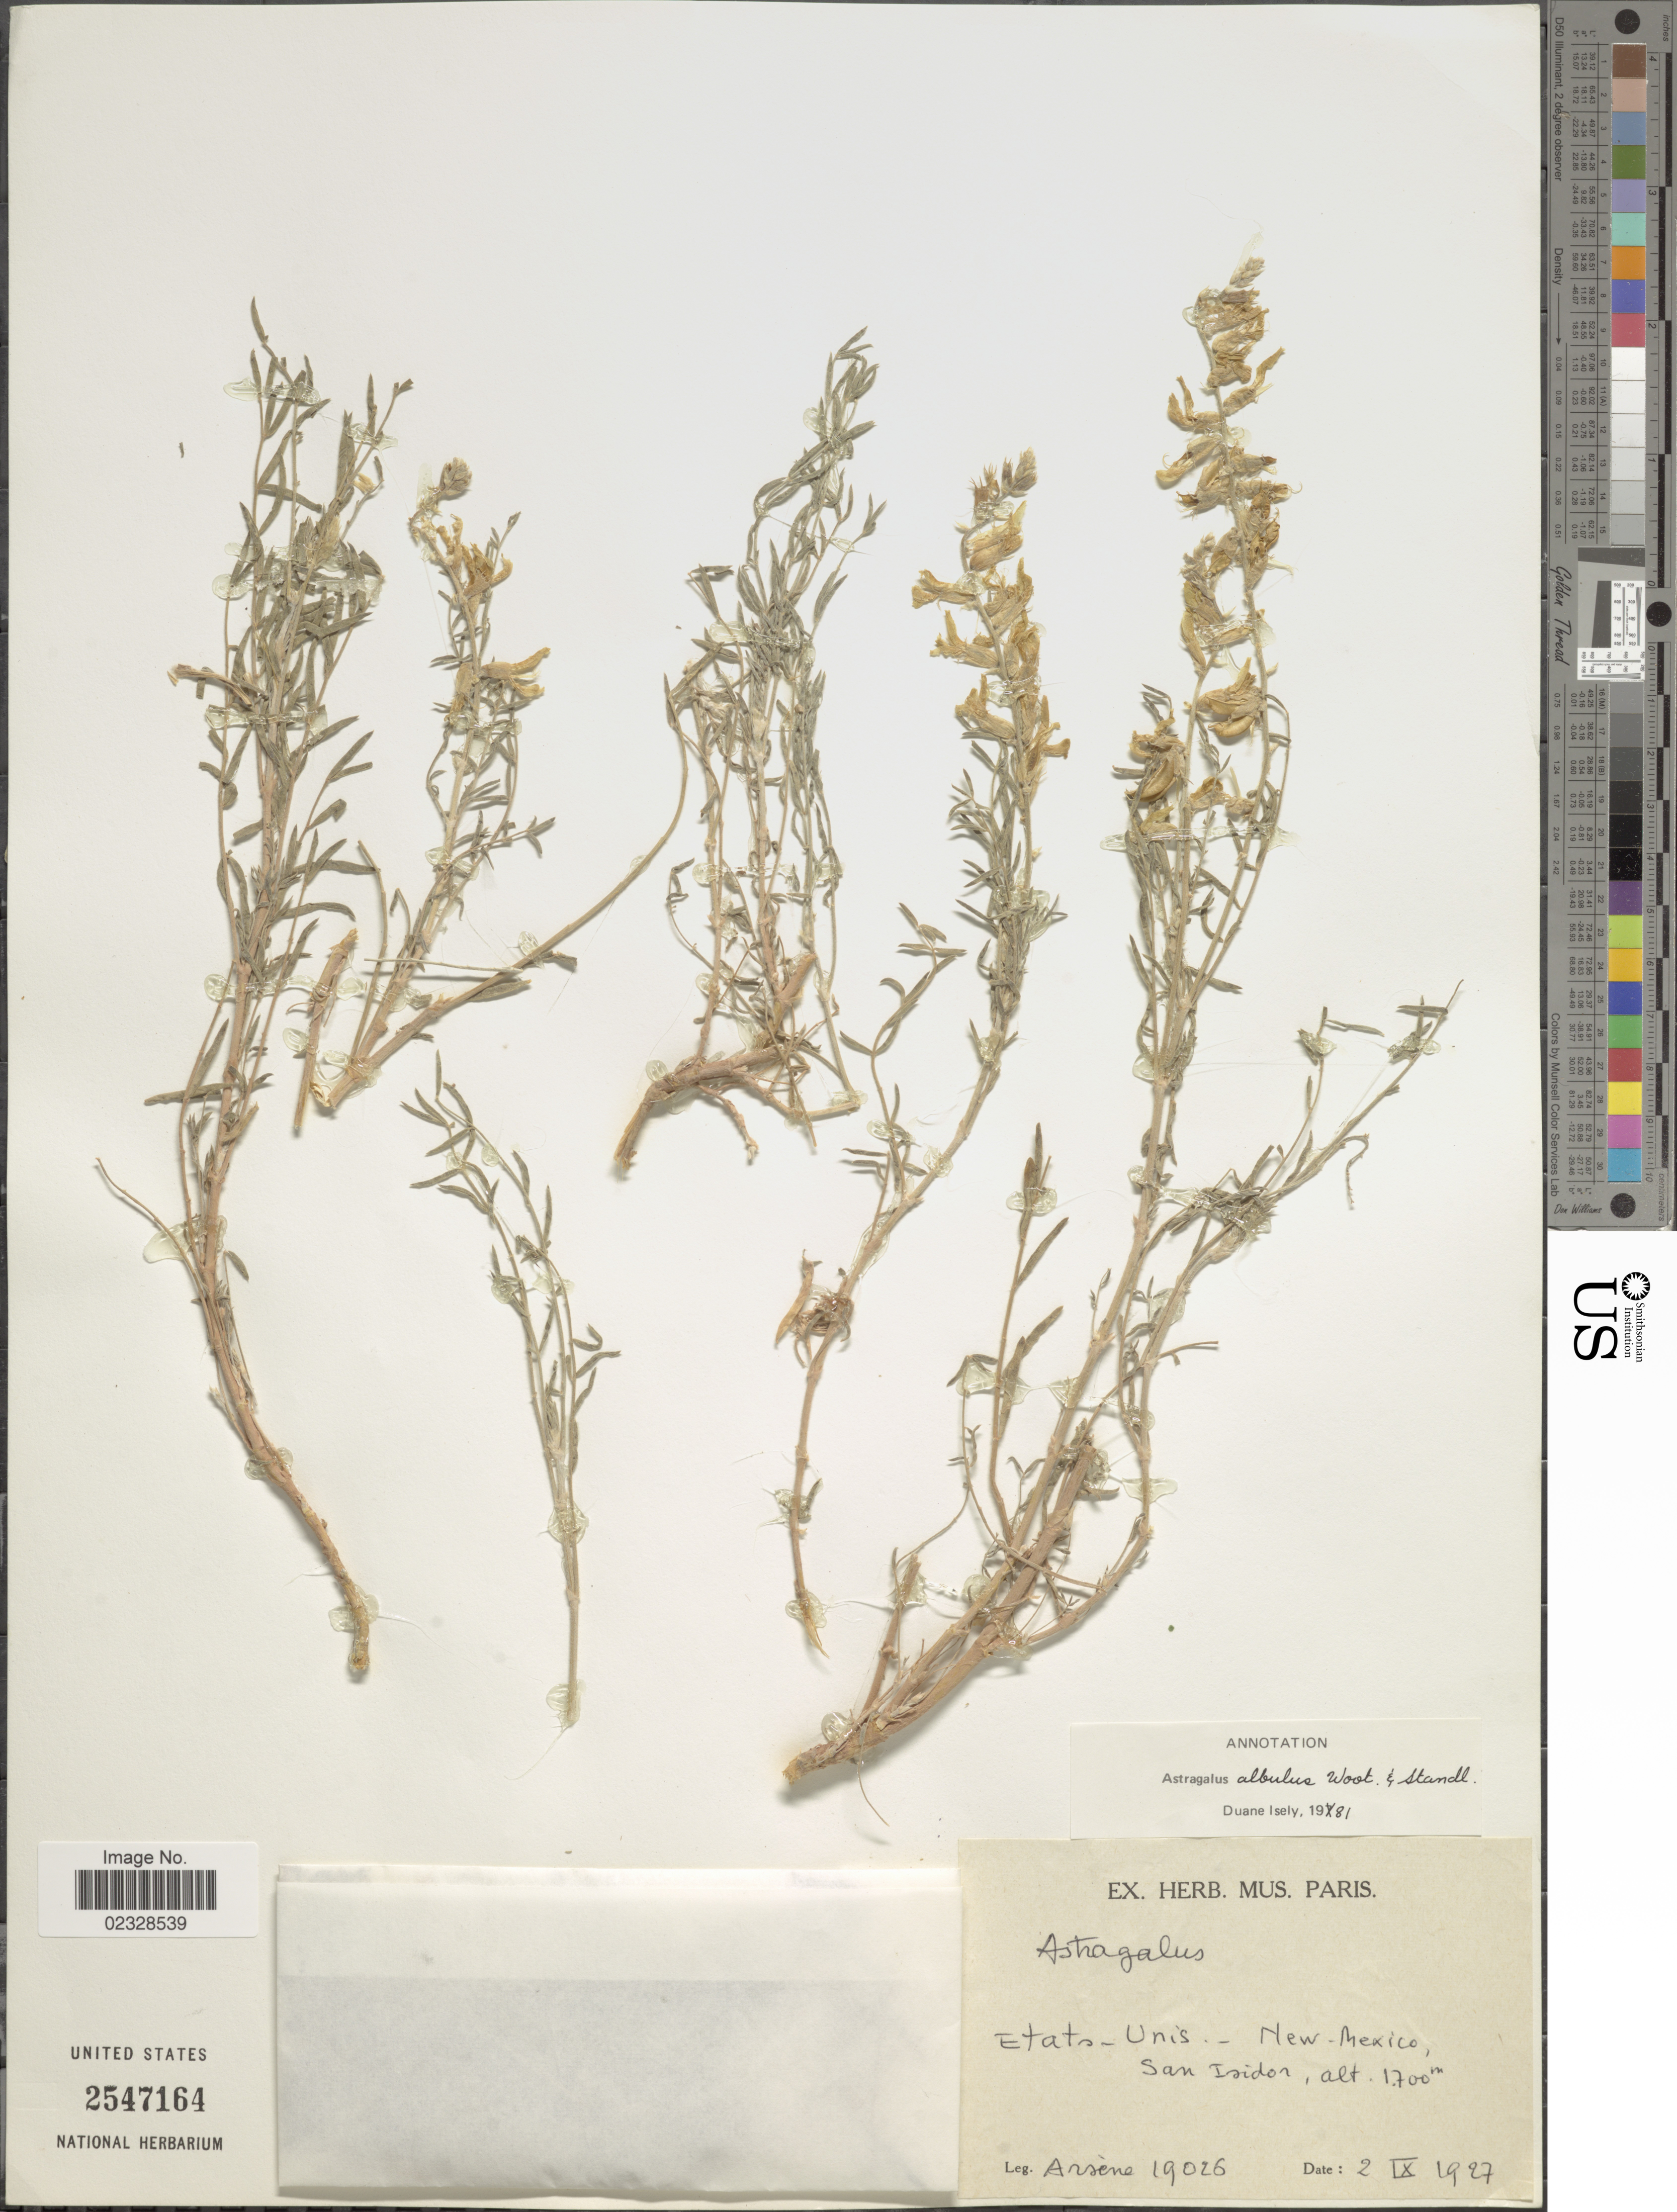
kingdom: Plantae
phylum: Tracheophyta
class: Magnoliopsida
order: Fabales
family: Fabaceae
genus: Astragalus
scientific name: Astragalus albulus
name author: Wooton & Standl.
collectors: -- Arsène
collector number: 19026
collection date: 1927-09-02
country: United States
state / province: New Mexico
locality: Etats - Unis. - New Mexico, San Isidor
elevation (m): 1700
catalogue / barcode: US 2547164